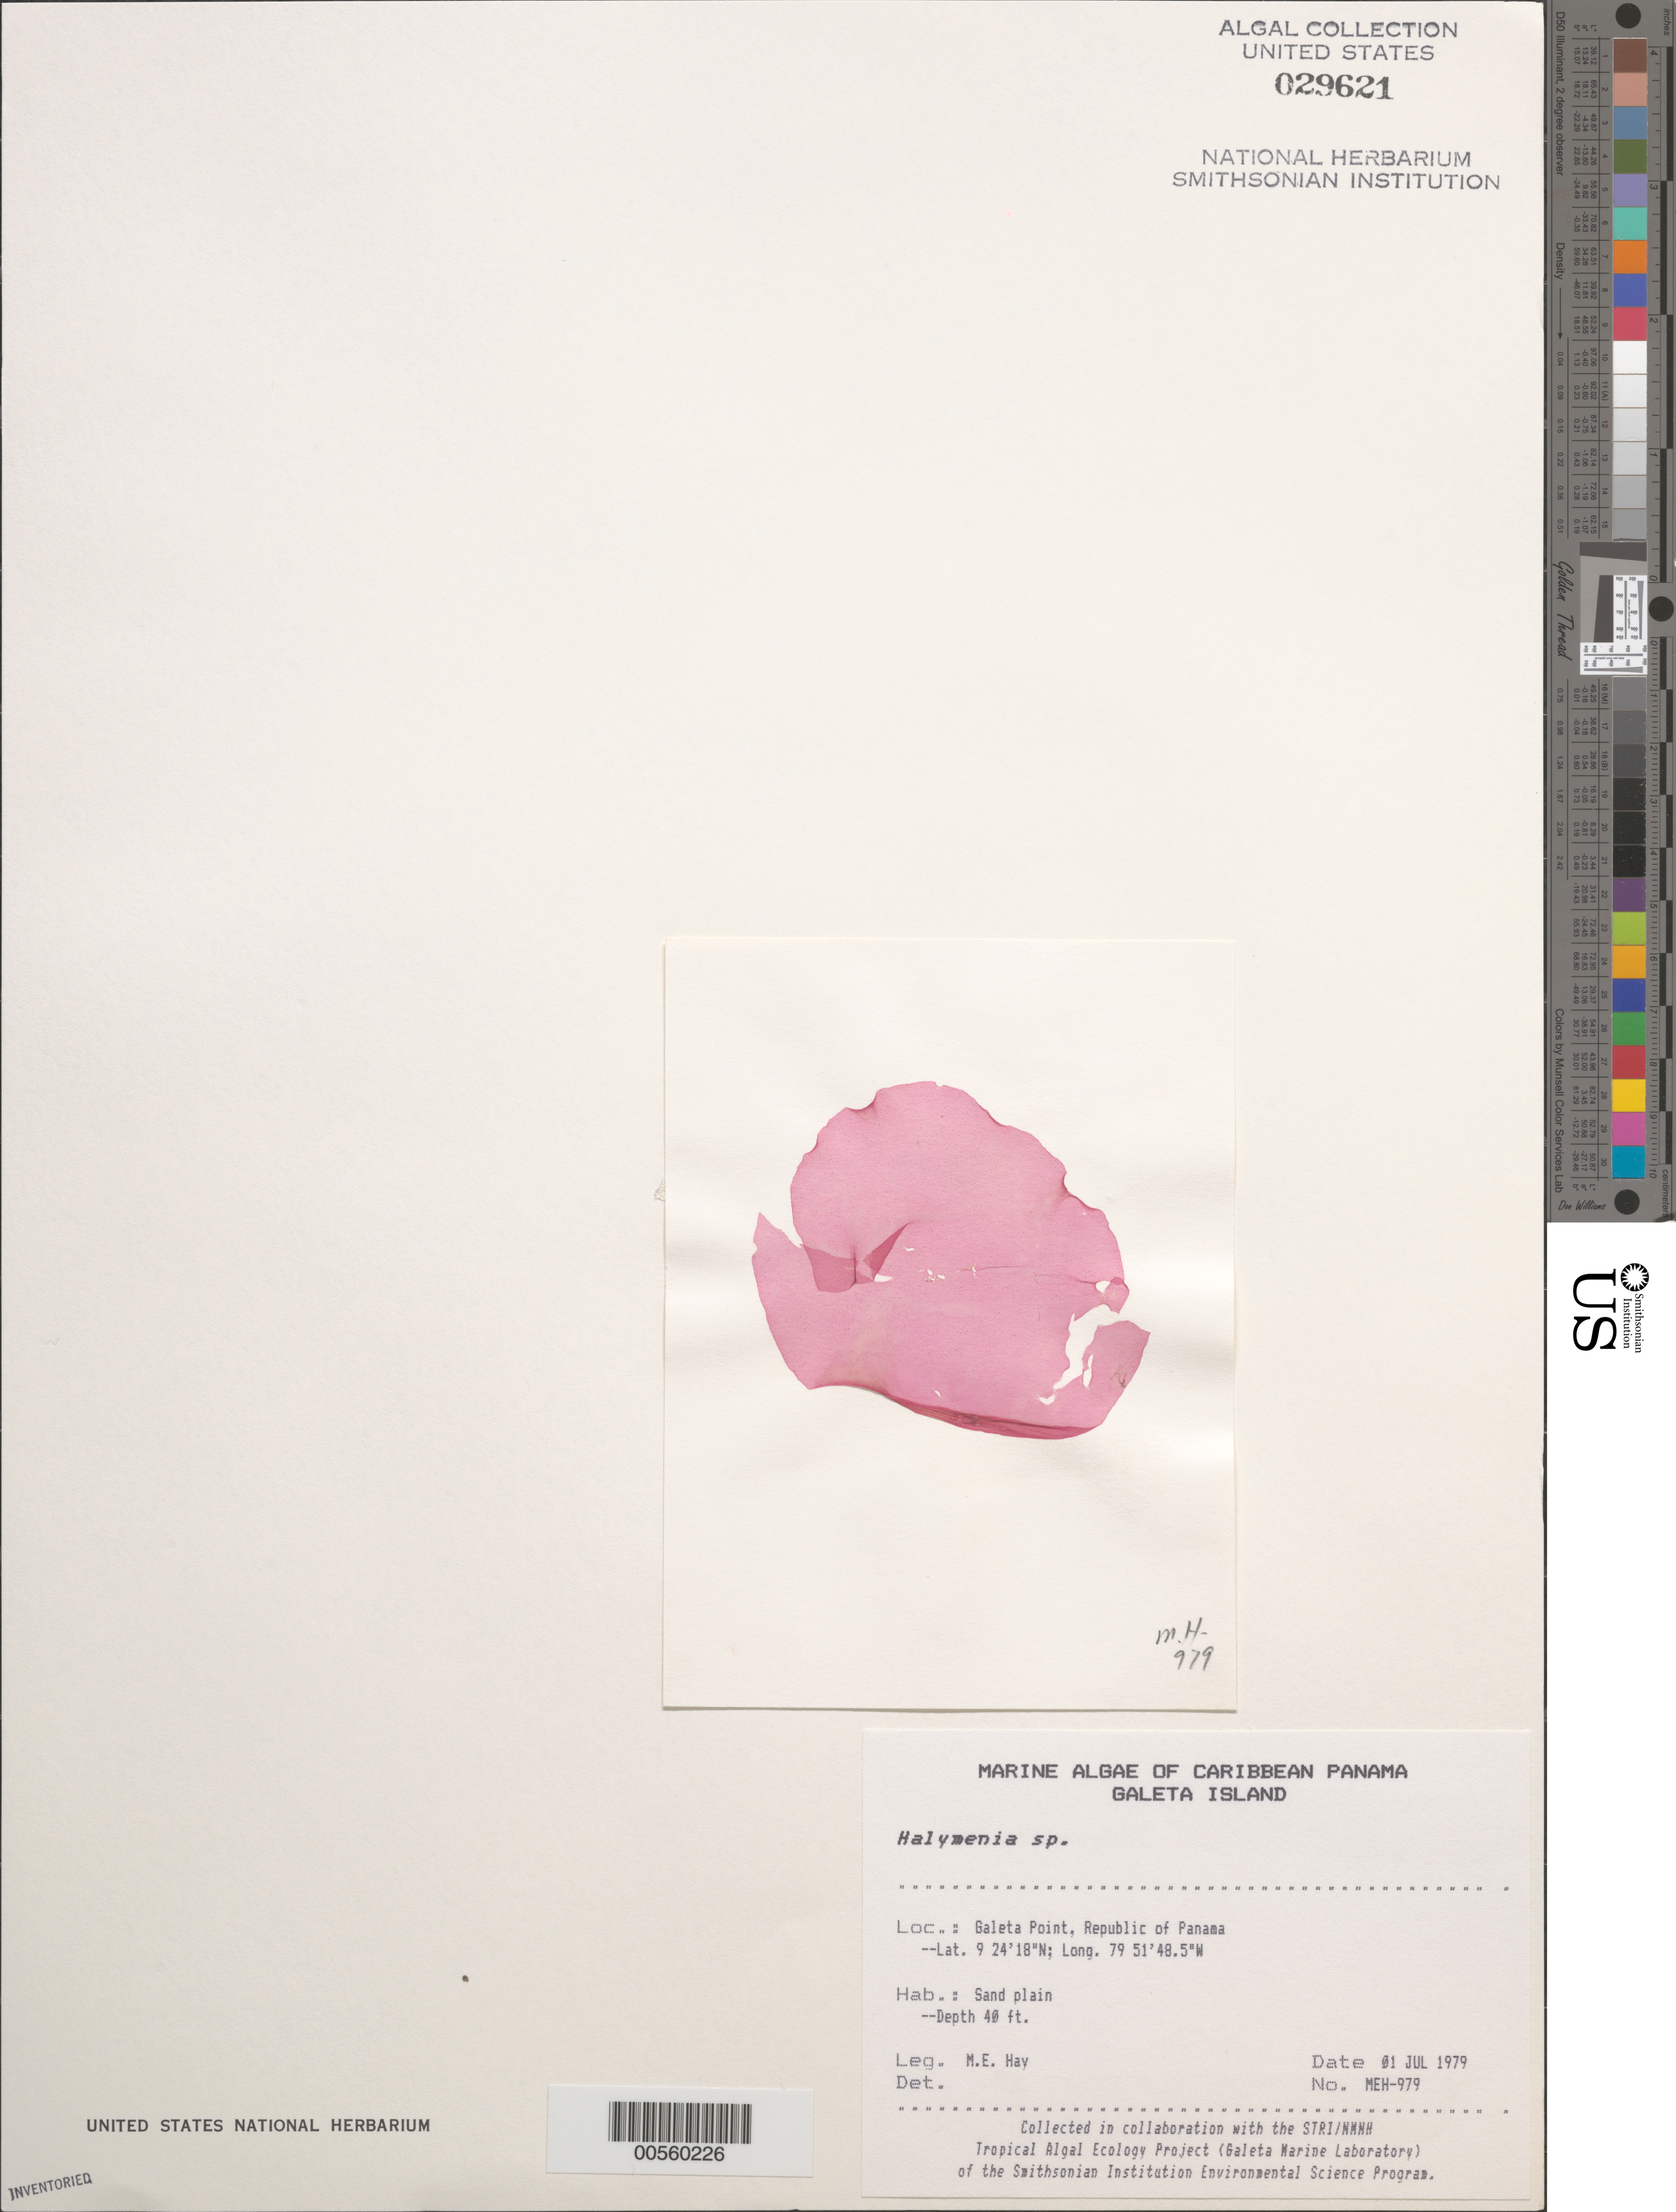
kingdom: Plantae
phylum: Rhodophyta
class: Florideophyceae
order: Halymeniales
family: Halymeniaceae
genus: Halymenia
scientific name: Halymenia sp.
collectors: M. E. Hay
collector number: MEH-979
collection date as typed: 01 Jul 1979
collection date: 1979-07-01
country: Panama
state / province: Colón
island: Galeta Island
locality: Galeta Point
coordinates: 9 24' 18" N, 79 51' 48.5" W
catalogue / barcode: US 29621